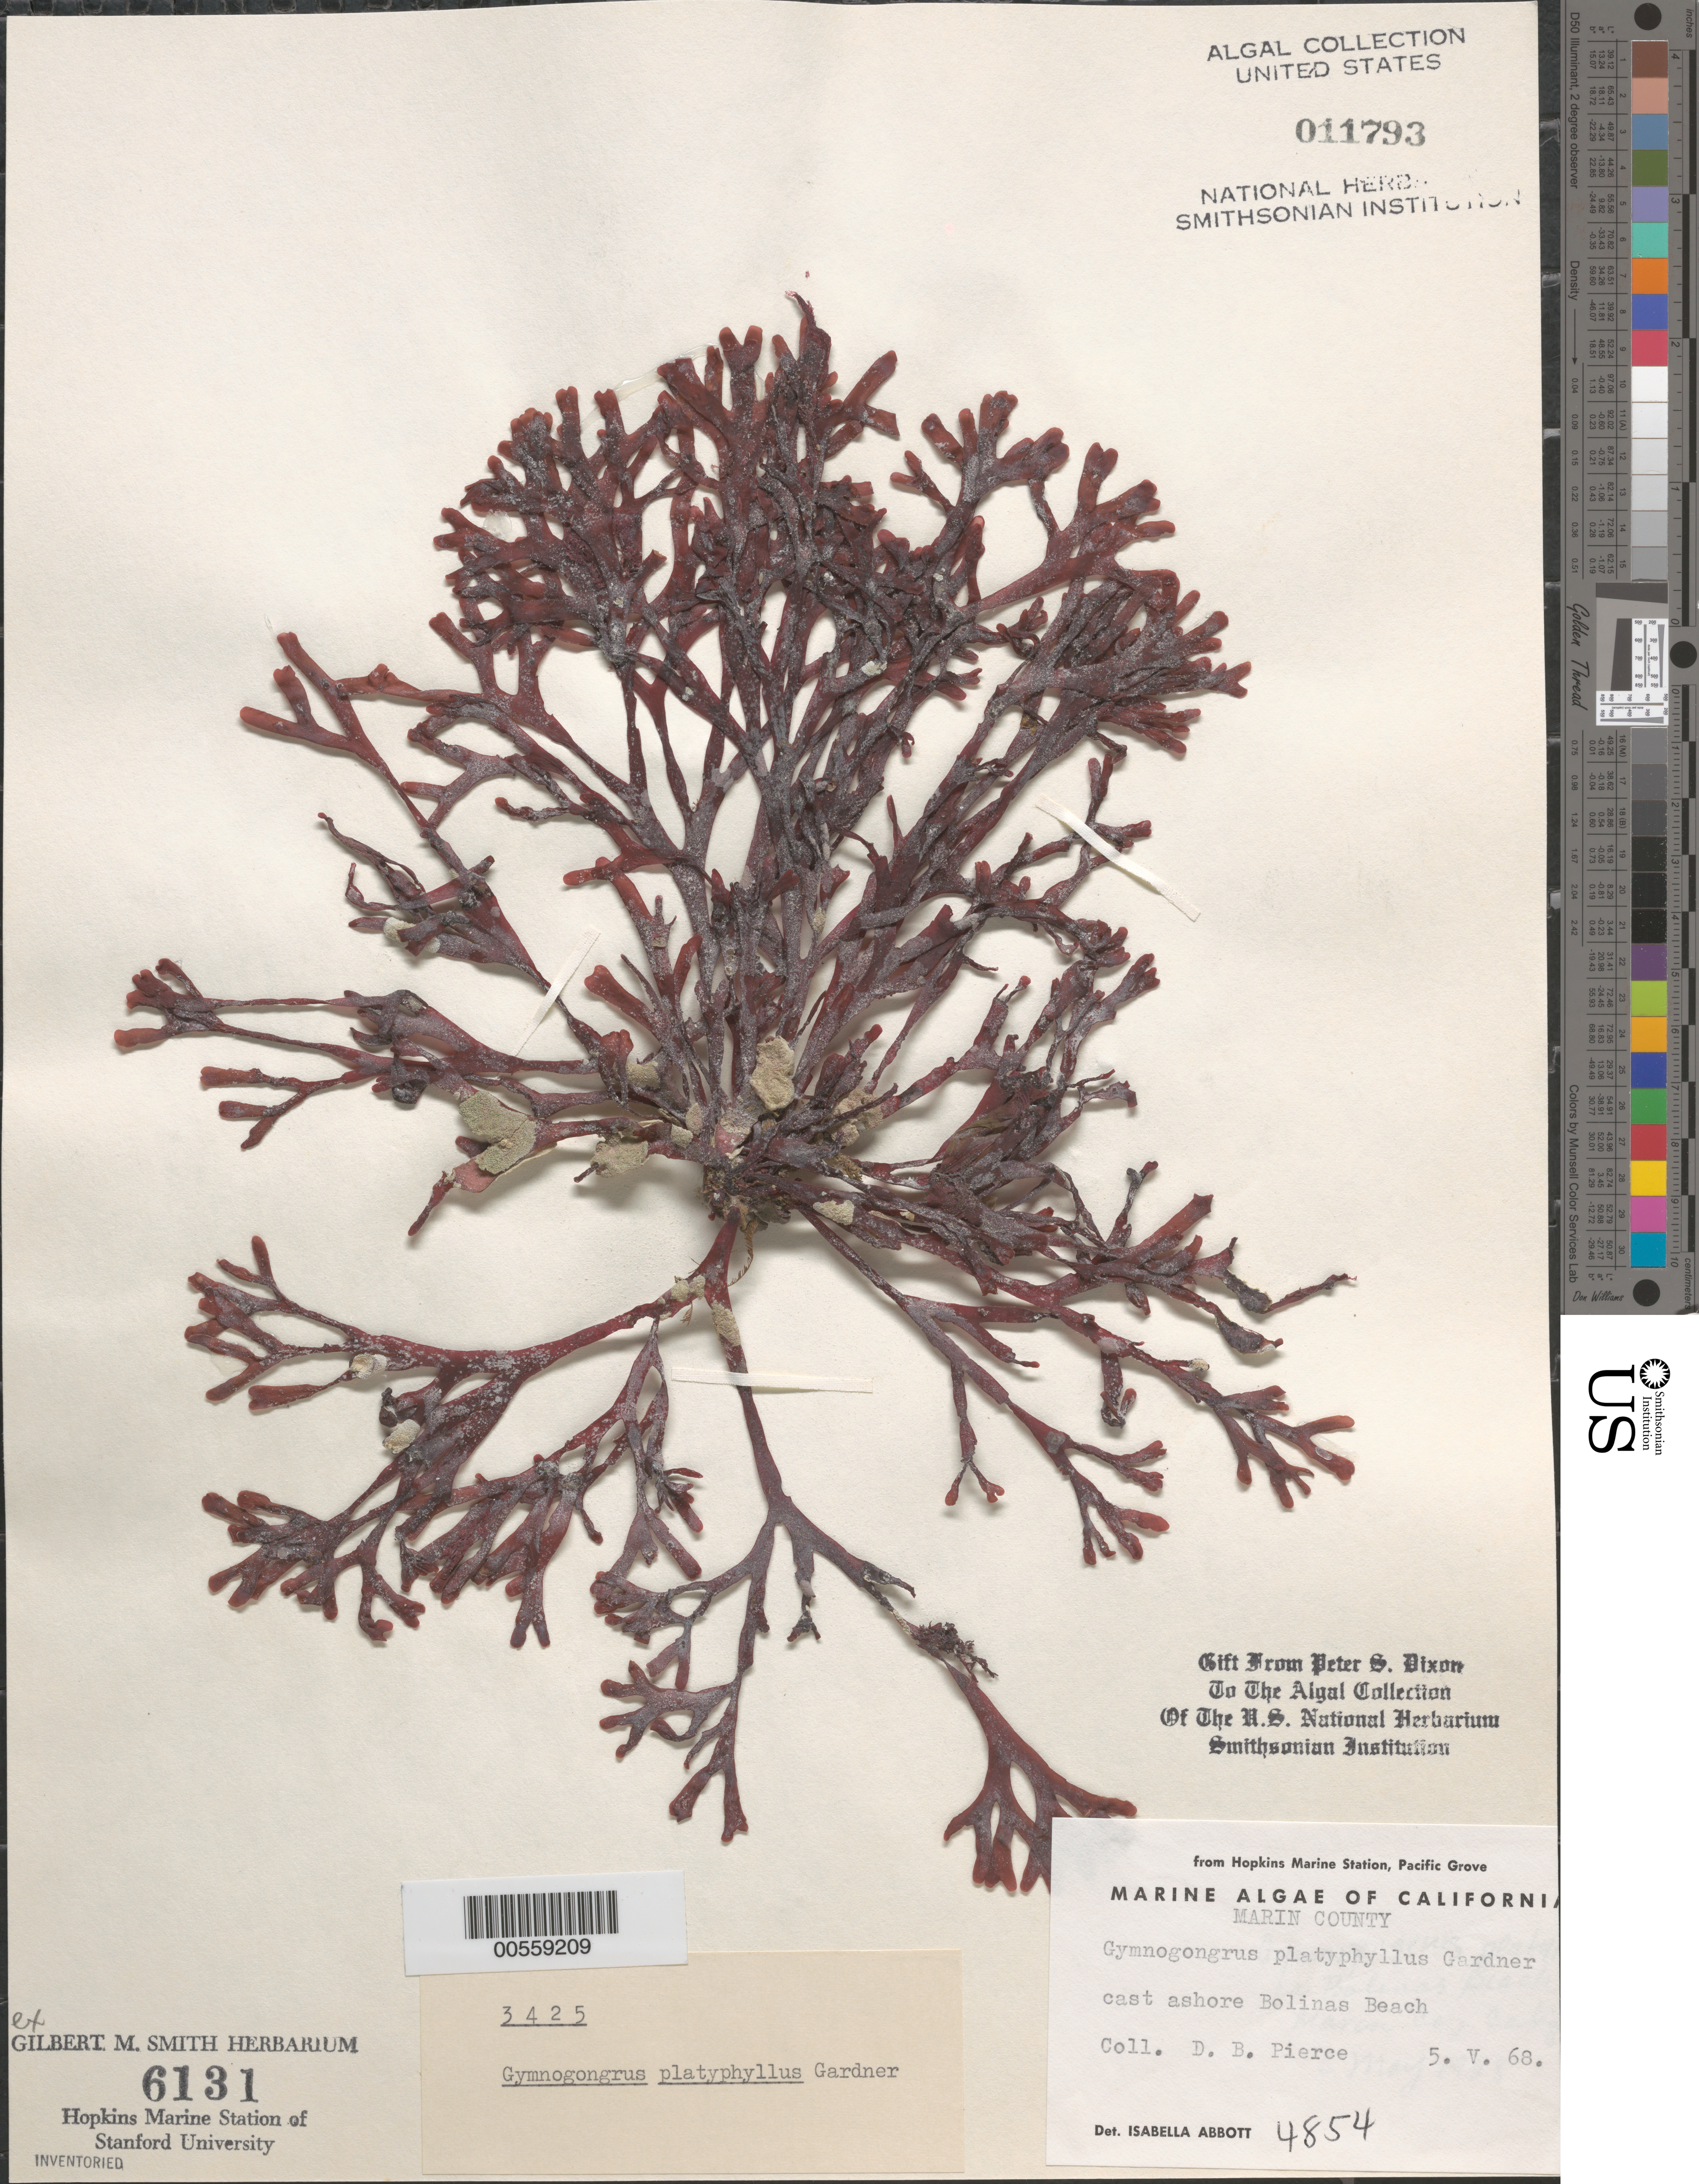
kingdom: Plantae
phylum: Rhodophyta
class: Florideophyceae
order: Gigartinales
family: Phyllophoraceae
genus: Gymnogongrus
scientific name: Gymnogongrus platyphyllus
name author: N.L. Gardner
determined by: Abbott, Isabella A.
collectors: D. Pierce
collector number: IAA 4854 & PSD 3425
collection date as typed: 05 May 1968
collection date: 1968-05-05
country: United States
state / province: California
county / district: Marin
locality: Bolinas Beach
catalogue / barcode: US 11793